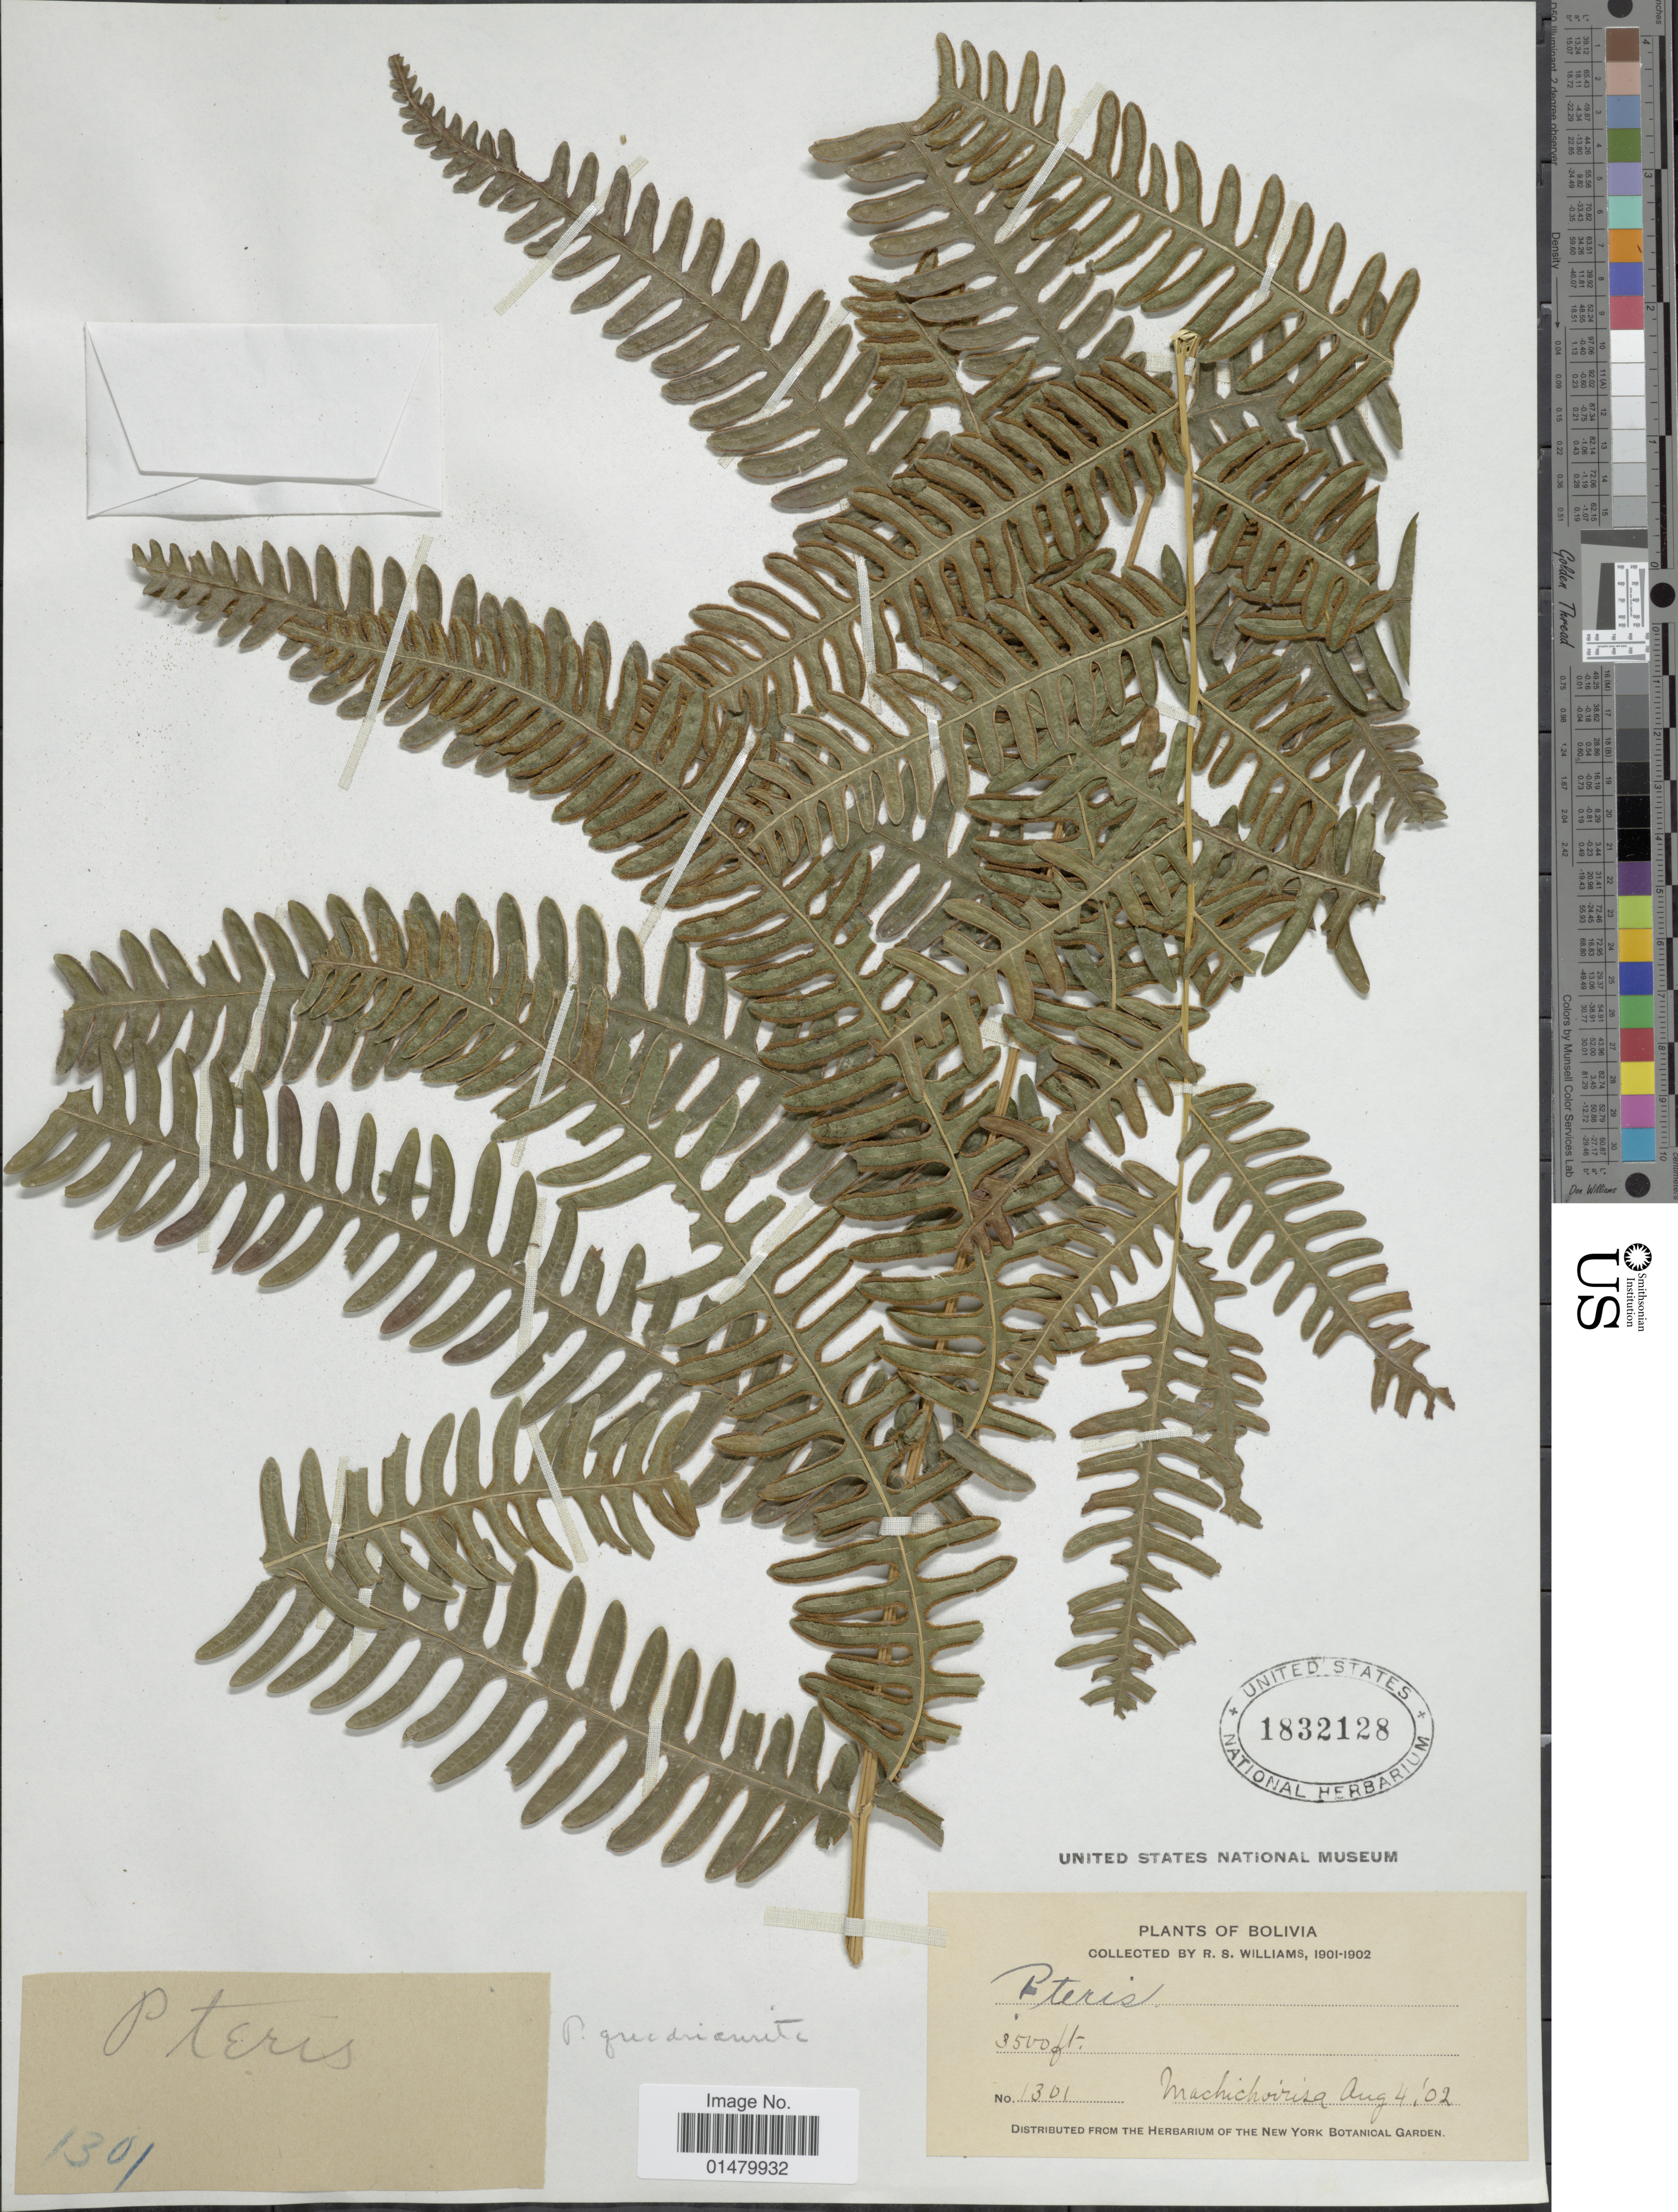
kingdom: Plantae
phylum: Tracheophyta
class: Polypodiopsida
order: Polypodiales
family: Pteridaceae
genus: Pteris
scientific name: Pteris quadriaurita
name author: Retz.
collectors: R. S. Williams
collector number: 1301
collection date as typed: Aug. 4, '02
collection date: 1902-08-04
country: Bolivia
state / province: La Paz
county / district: Franz Tamayo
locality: Machichorisa (near Aten)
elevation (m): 1067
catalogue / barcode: US 1832128